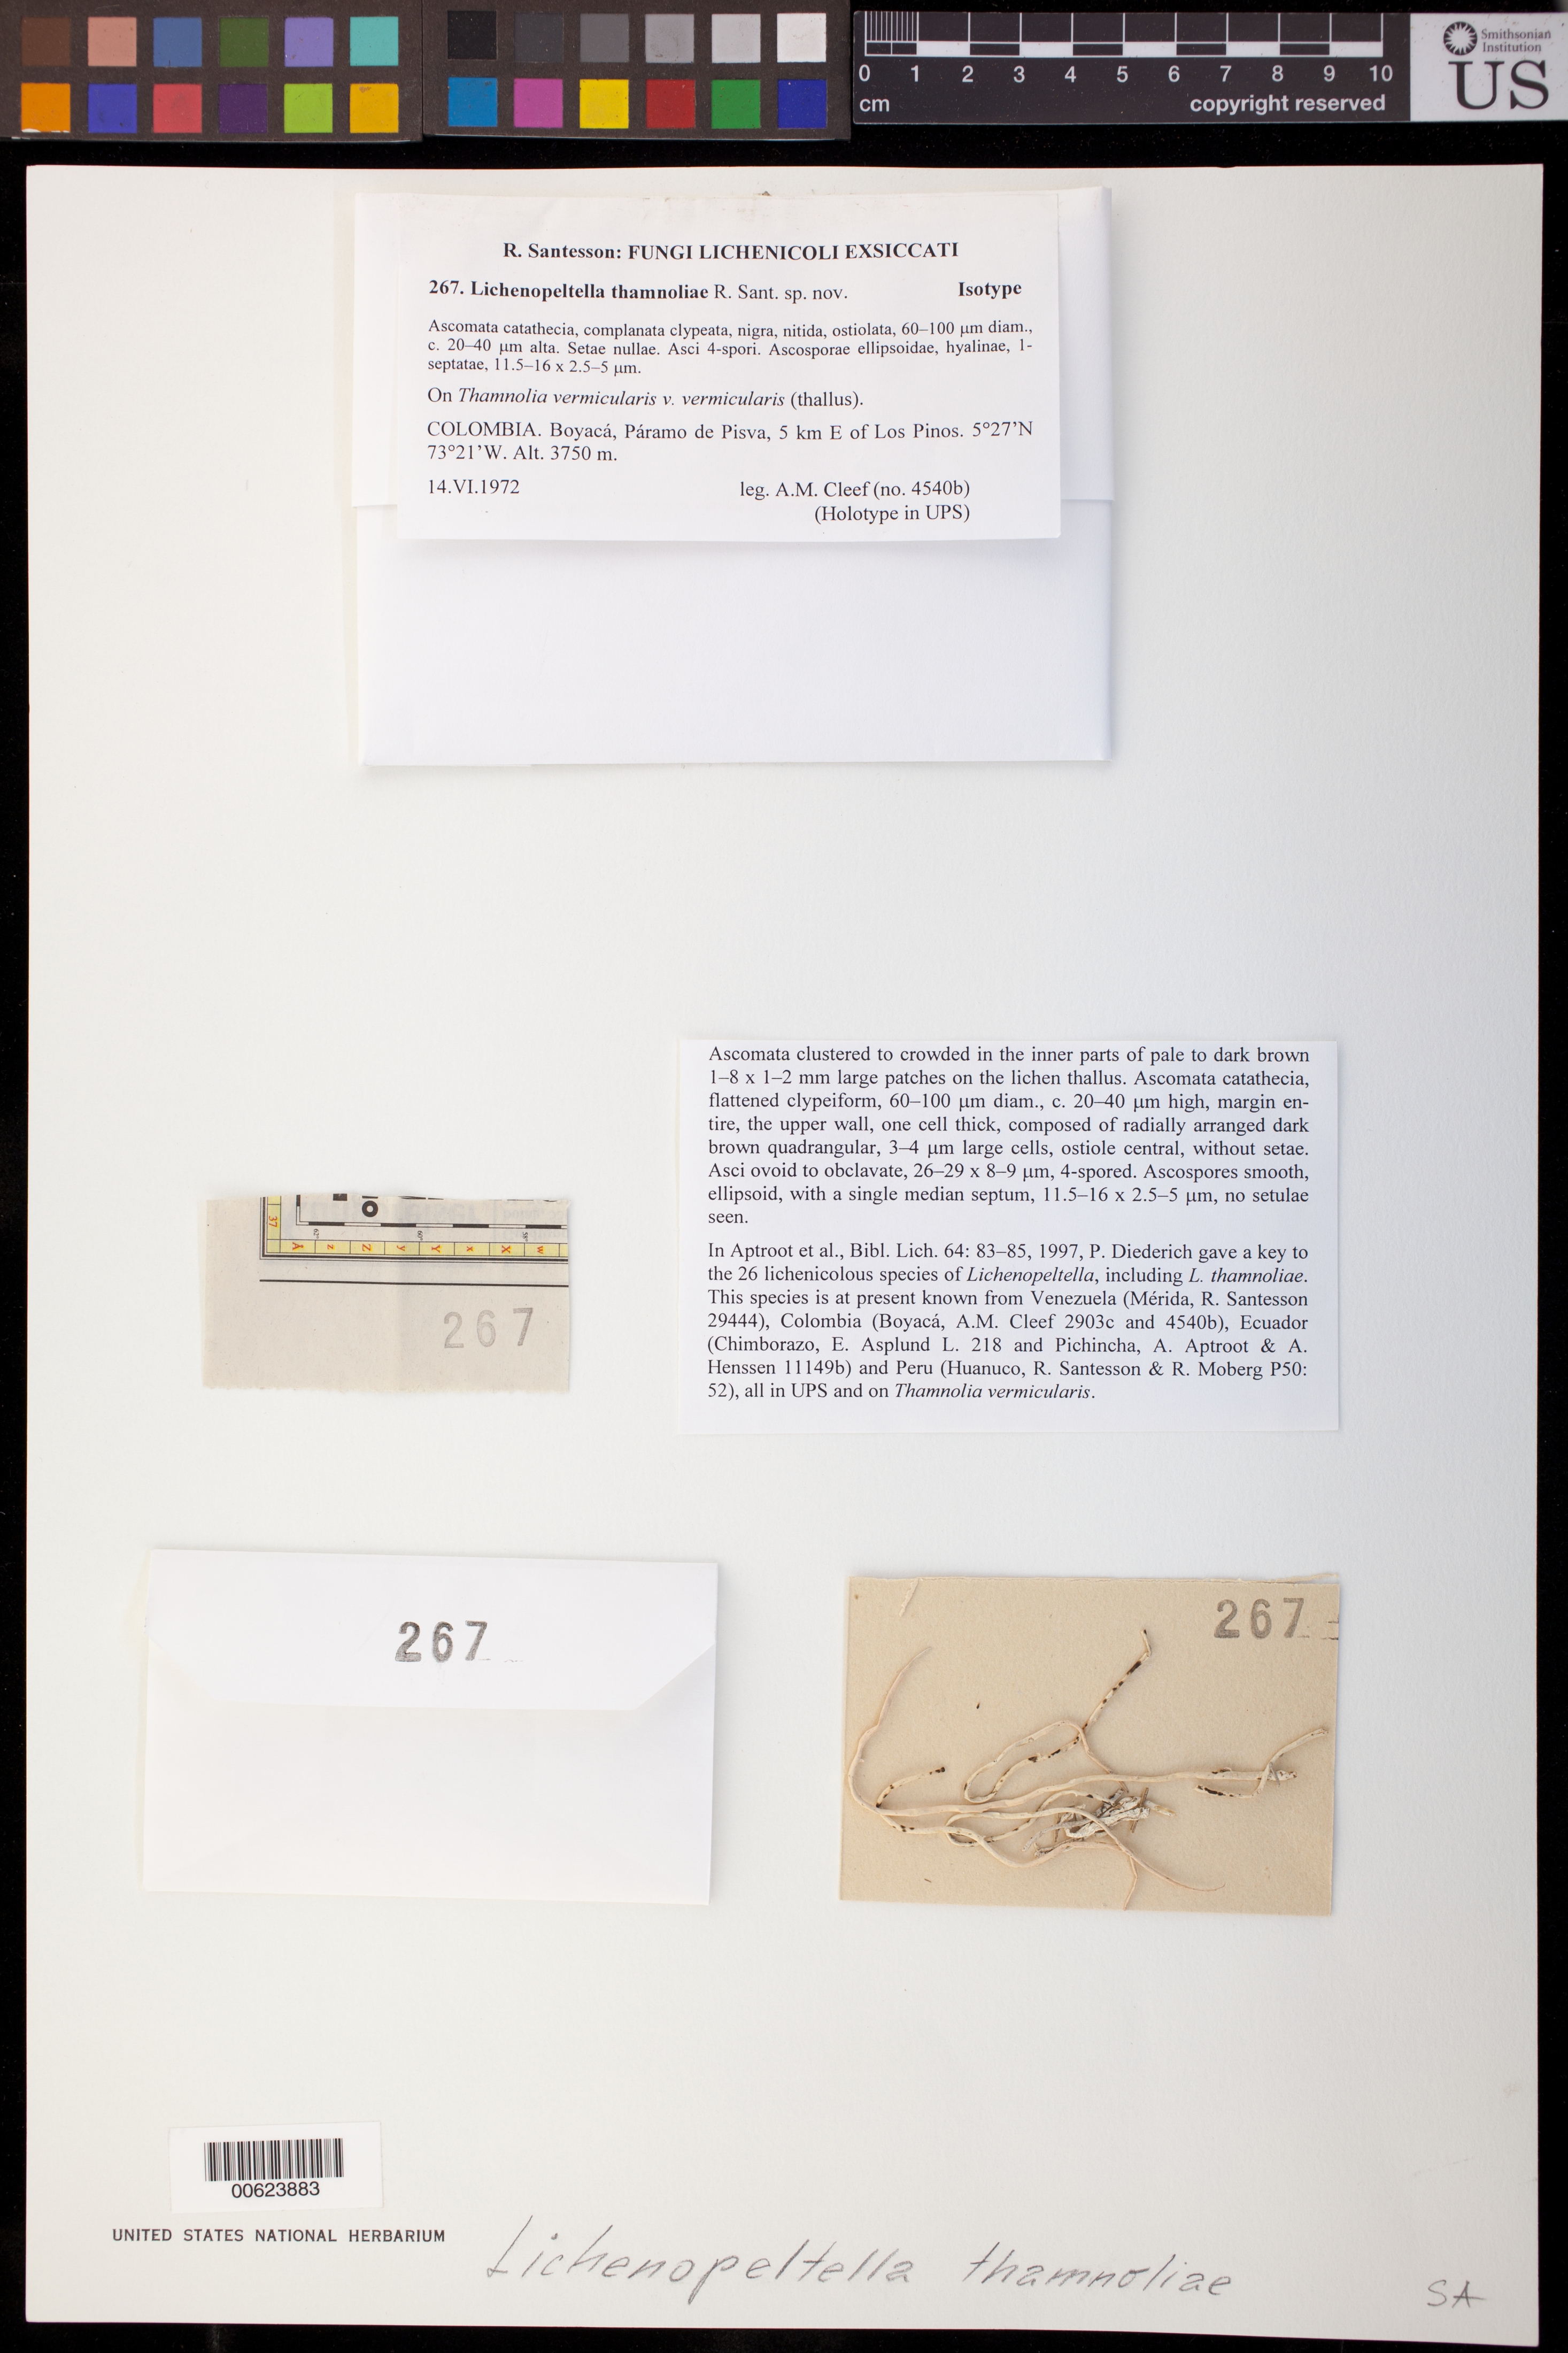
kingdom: Fungi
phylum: Ascomycota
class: Dothideomycetes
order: Microthyriales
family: Microthyriaceae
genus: Lichenopeltella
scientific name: Lichenopeltella thamnoliae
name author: R. Sant.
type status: Isotype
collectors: A. M. Cleef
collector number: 4540b (Santesson Exs. 267)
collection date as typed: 14 Jun 1972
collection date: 1972-06-14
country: Colombia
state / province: Boyacá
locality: Paramo de Pisva, 5 km E of Los Pinos.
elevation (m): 3750